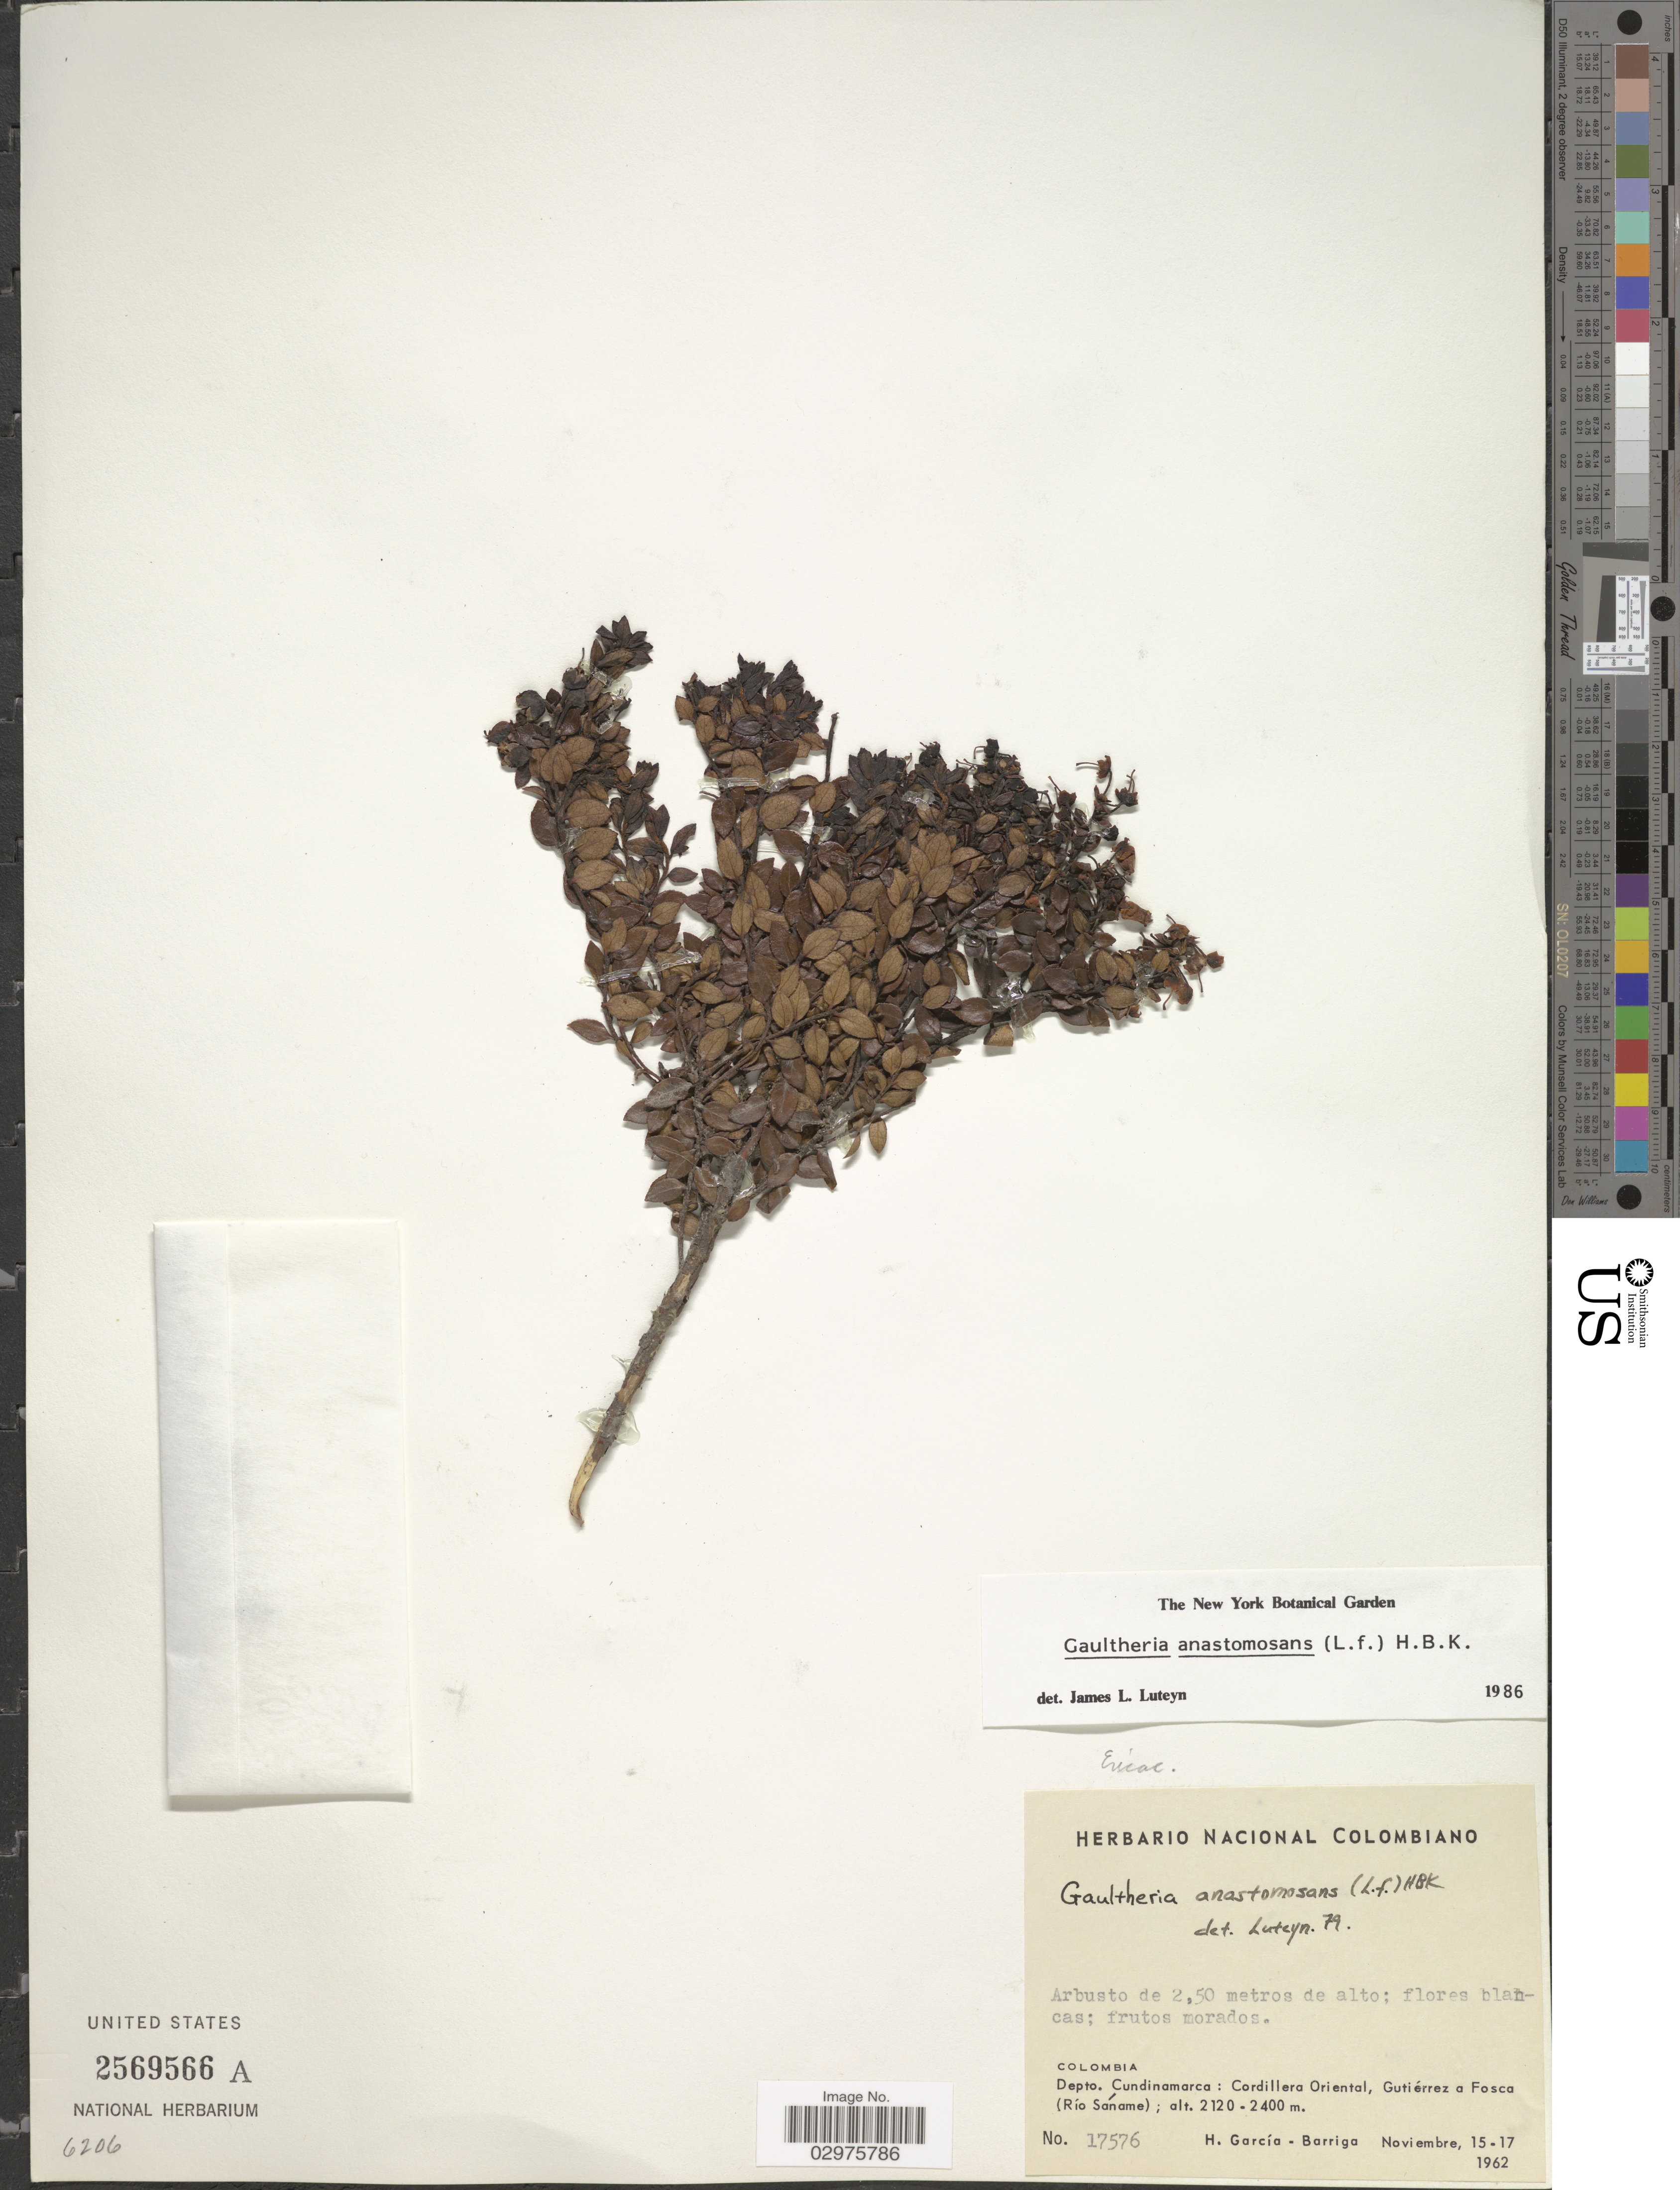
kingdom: Plantae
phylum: Tracheophyta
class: Magnoliopsida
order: Ericales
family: Ericaceae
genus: Gaultheria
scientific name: Gaultheria anastomosans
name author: (L. f.) Kunth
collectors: H. García Barriga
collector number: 17576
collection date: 1962-11-15/1962-11-17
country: Colombia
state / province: Cundinamarca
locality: Depto. Cundinamarca: Cordillera Oriental, Gutiérrez a Fosca (Río Sáname).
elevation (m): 2120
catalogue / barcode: US 2569566A